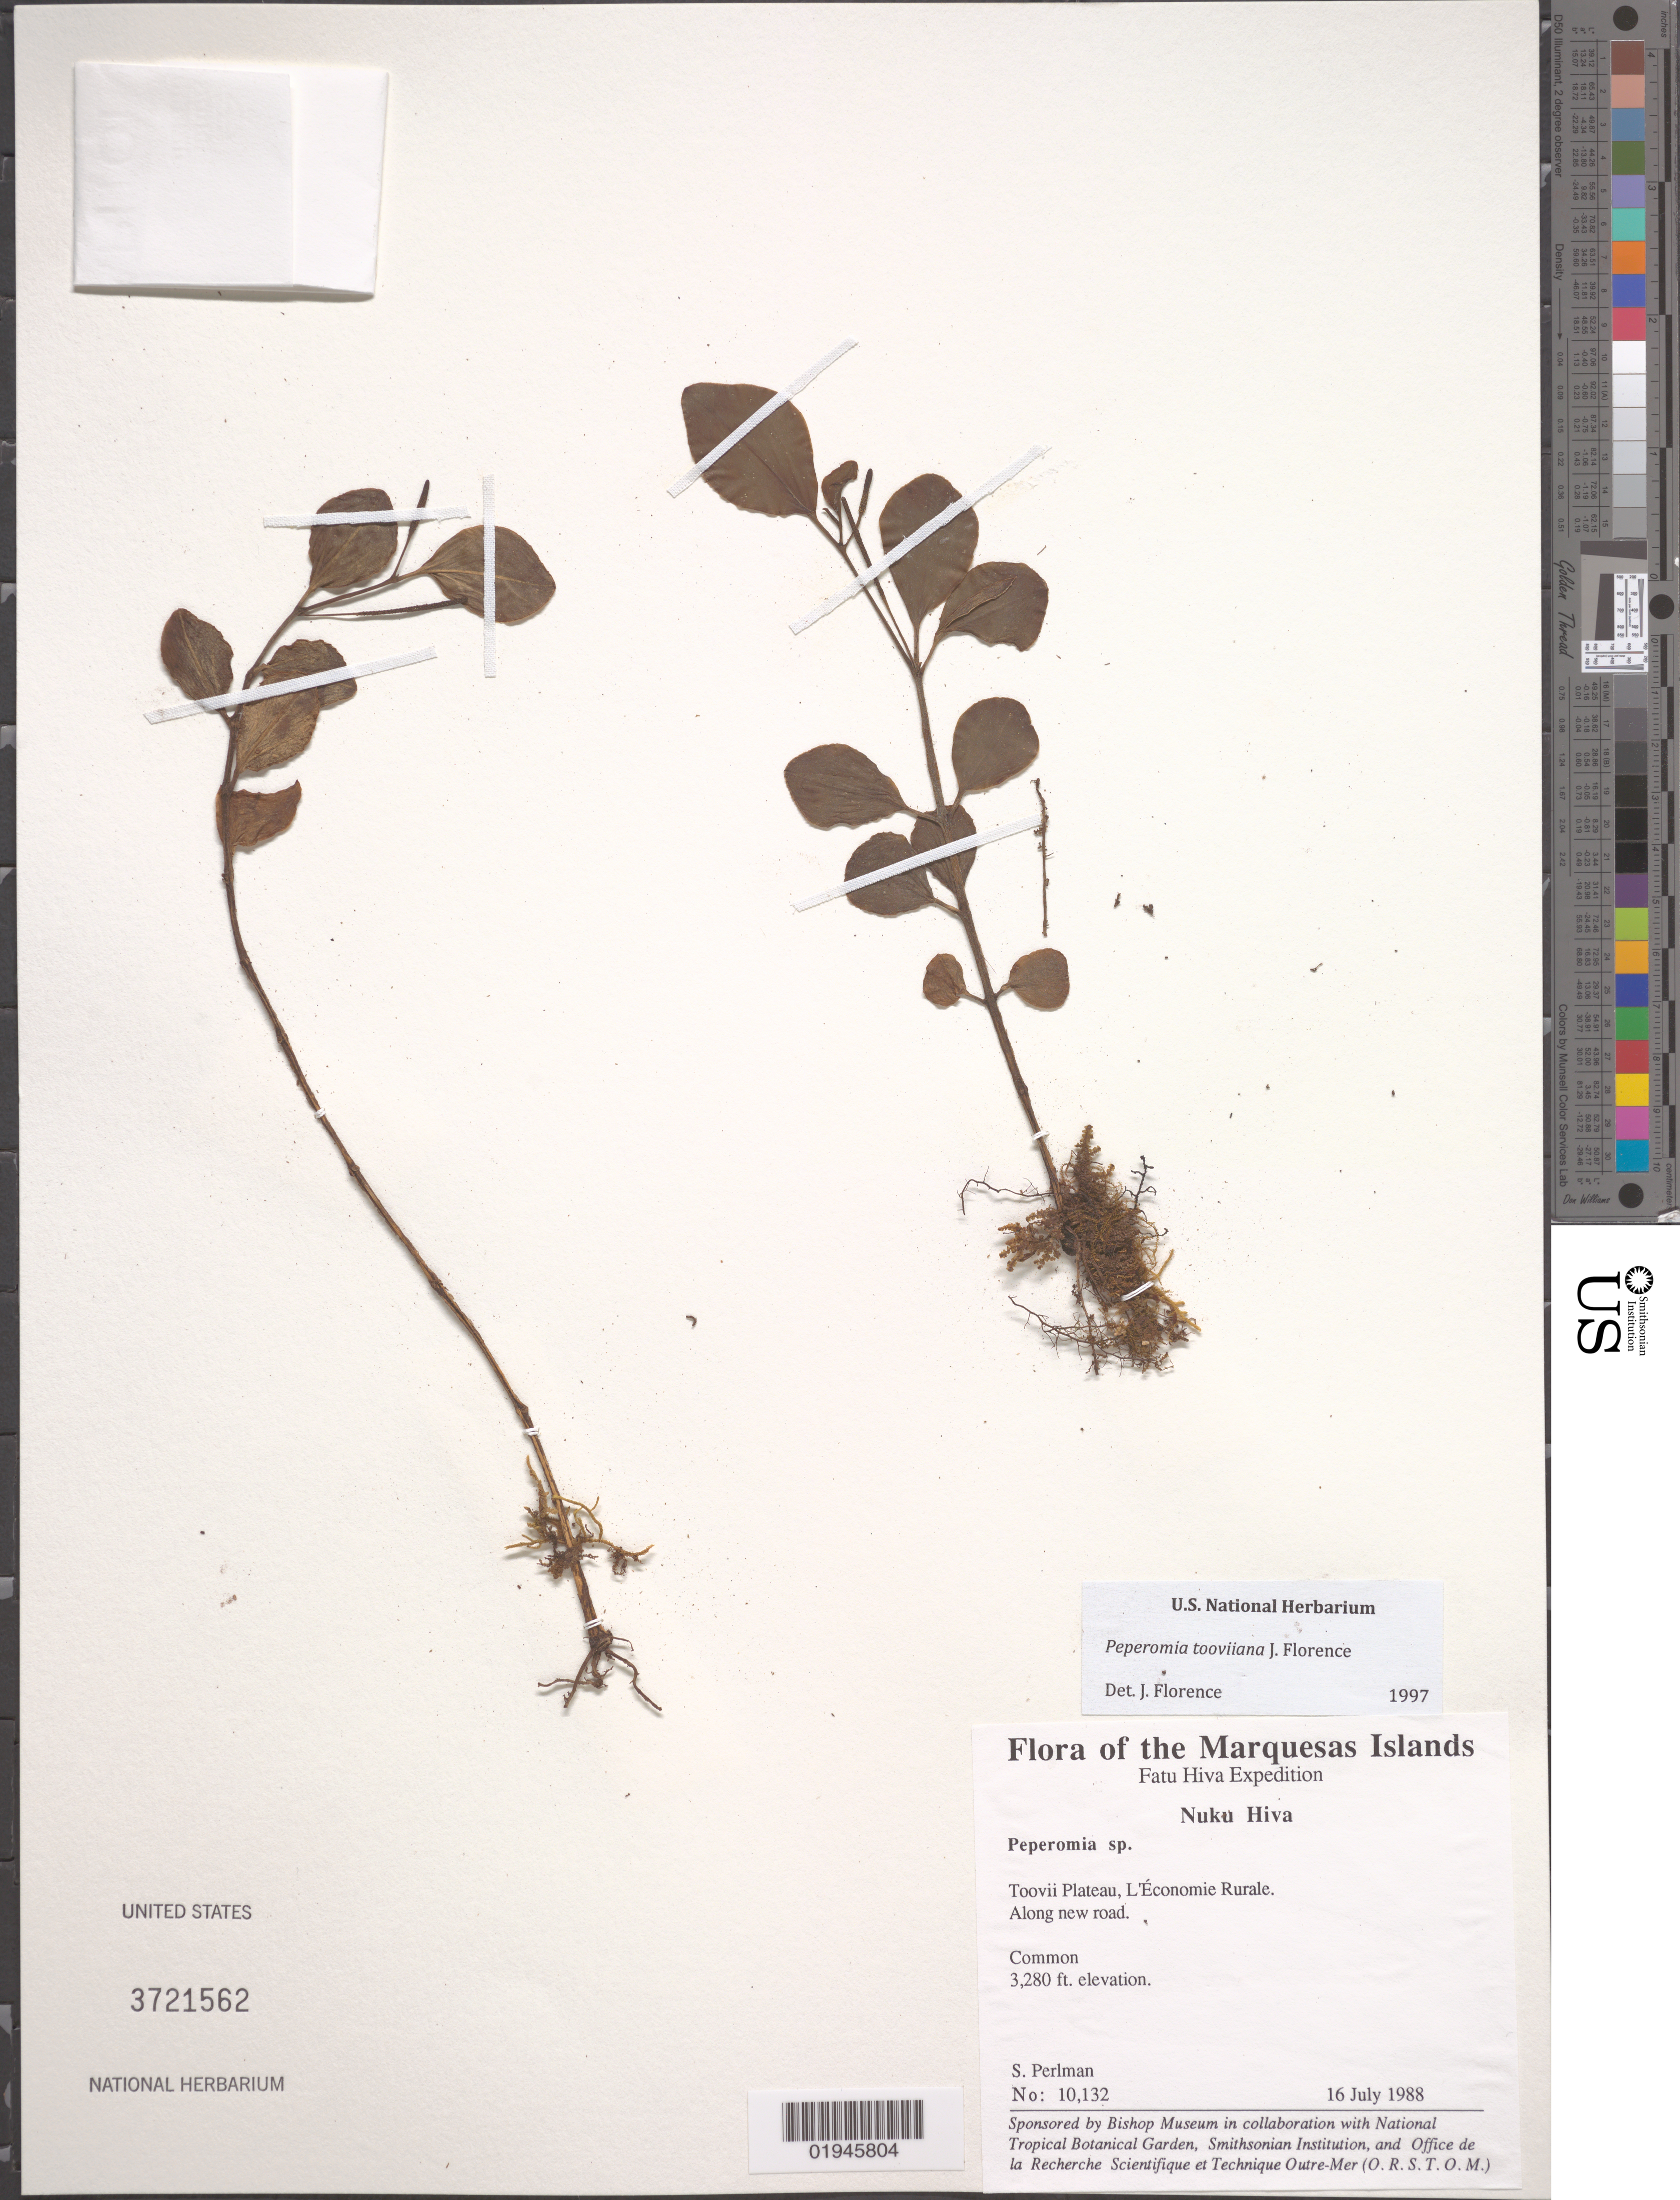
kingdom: Plantae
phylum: Tracheophyta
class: Magnoliopsida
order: Piperales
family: Piperaceae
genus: Peperomia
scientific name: Peperomia tooviiana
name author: J. Florence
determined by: Florence, J.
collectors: S. P. Perlman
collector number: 10132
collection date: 1988-07-16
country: French Polynesia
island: Nuku Hiva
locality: Toovii Plateau, l'Economie Rurale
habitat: Along new road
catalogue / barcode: US 3721562